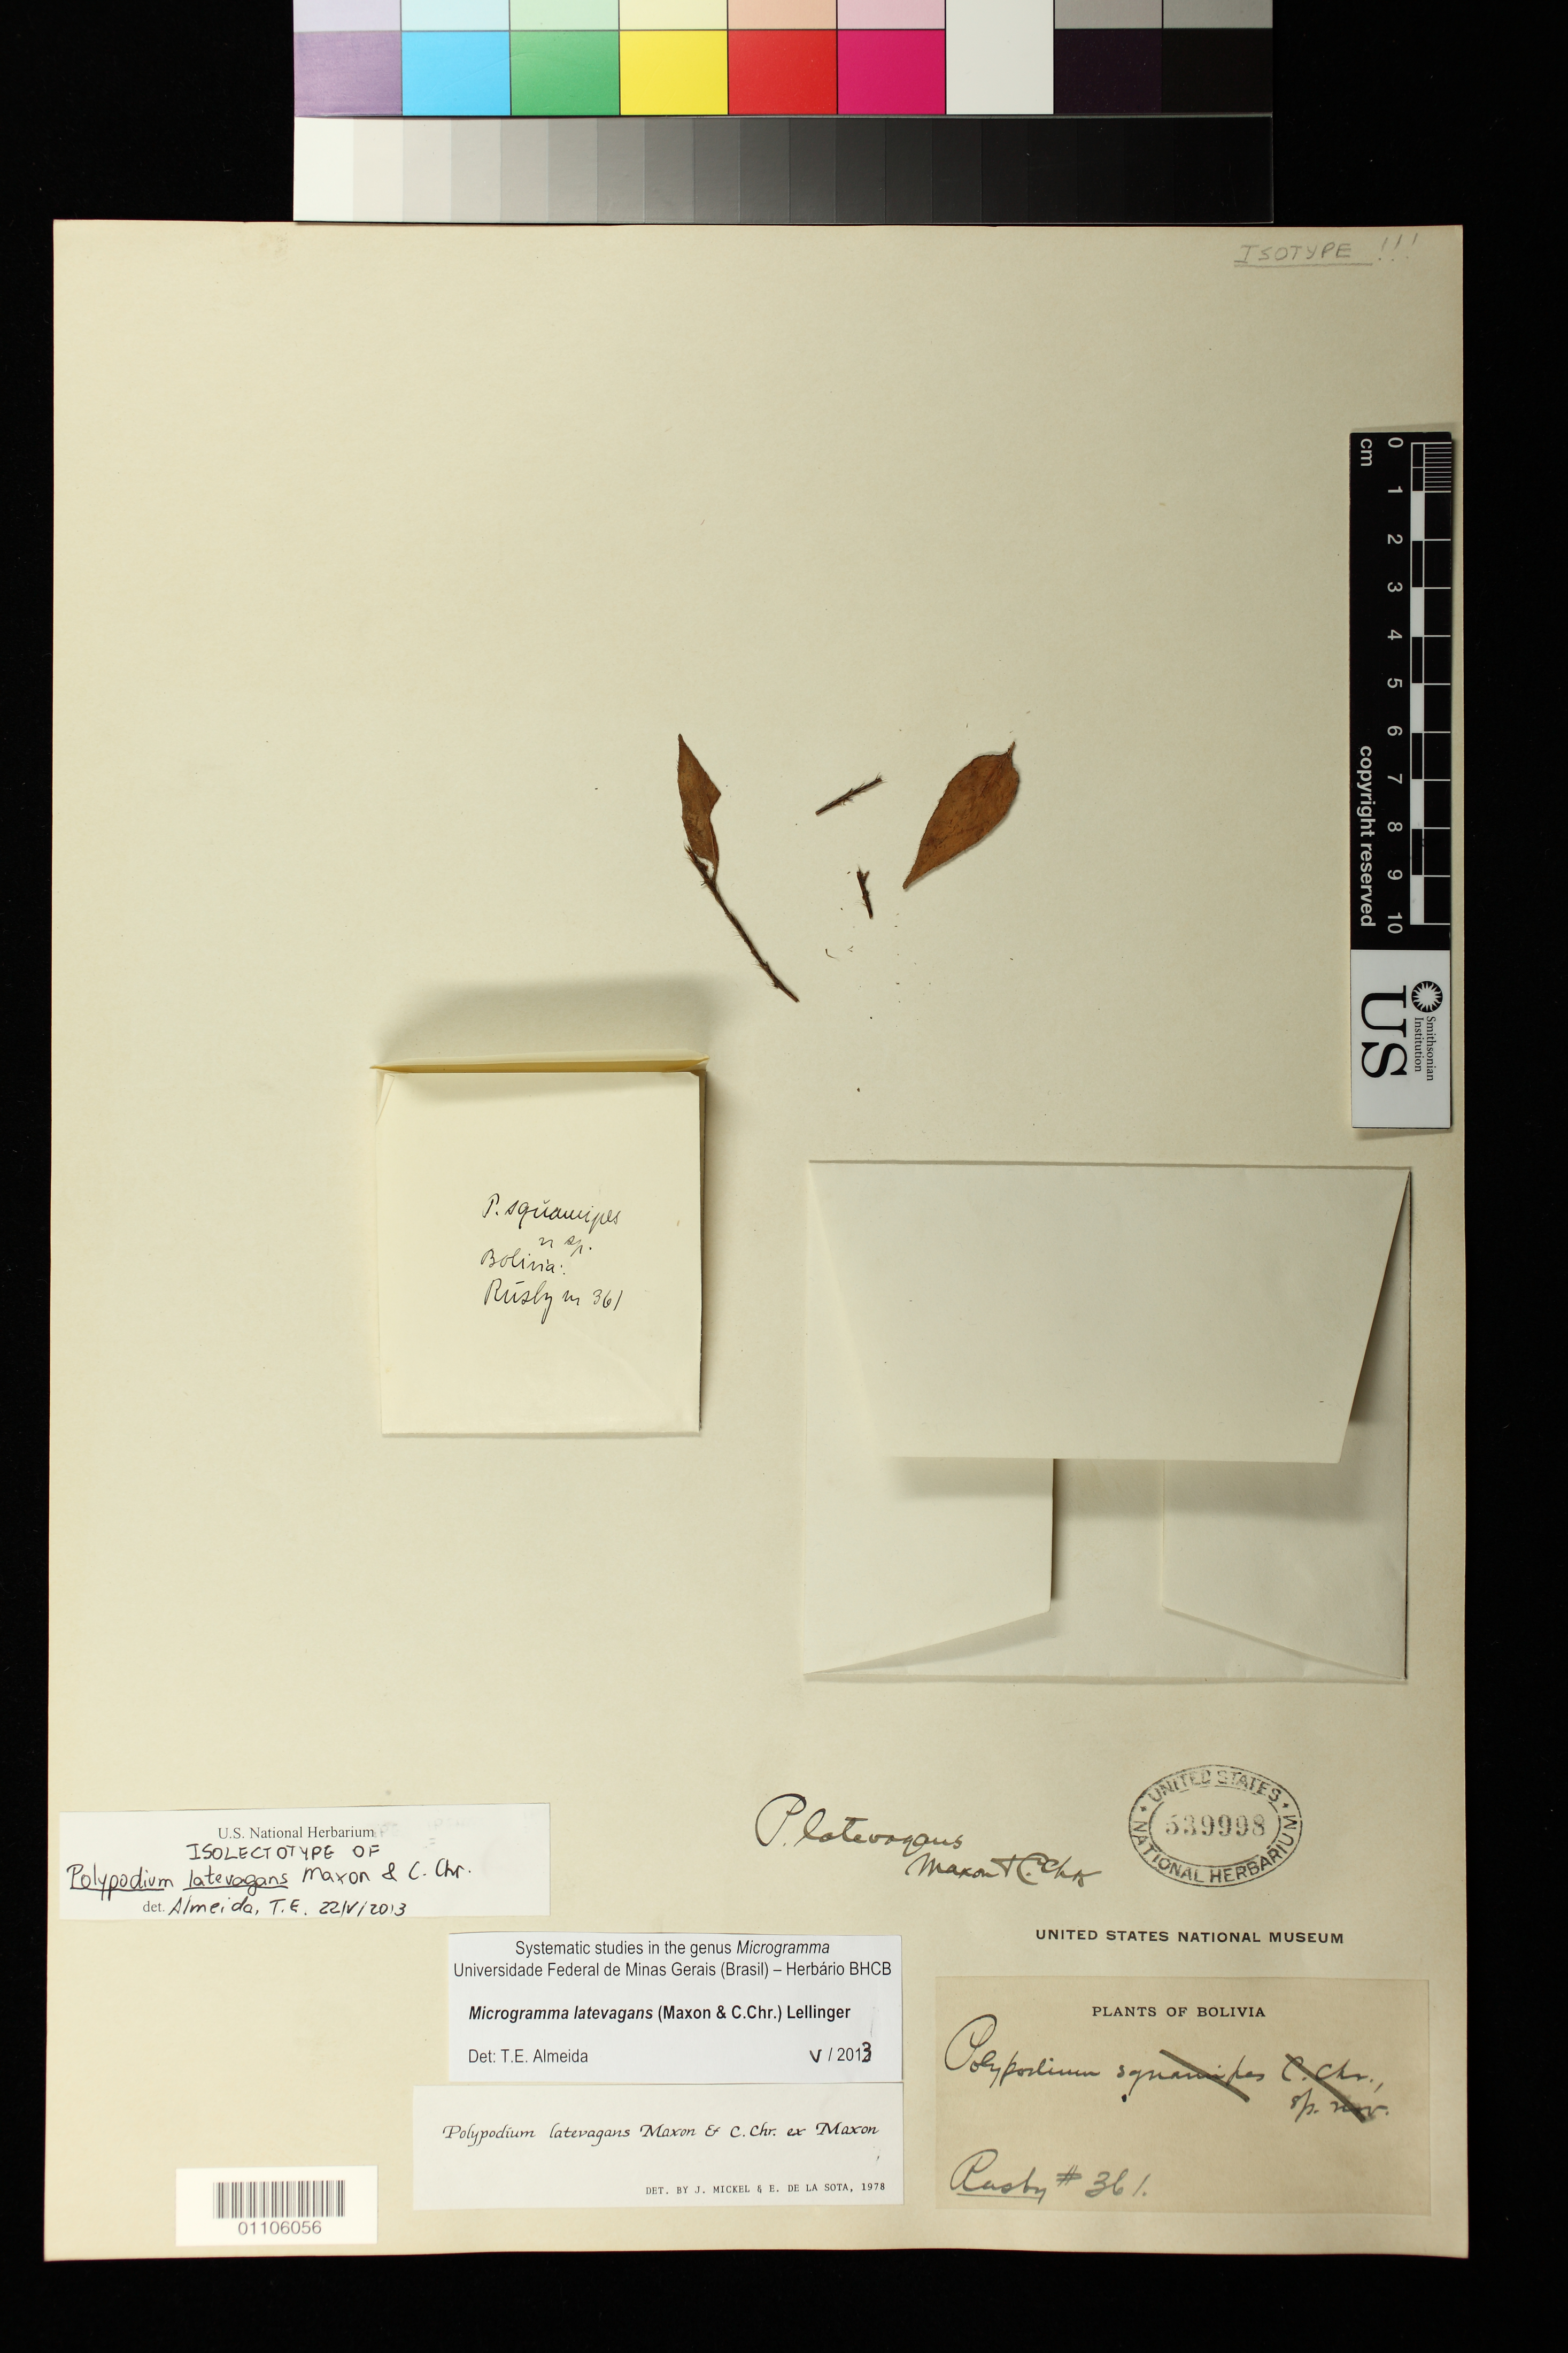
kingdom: Plantae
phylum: Tracheophyta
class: Polypodiopsida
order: Polypodiales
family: Polypodiaceae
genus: Polypodium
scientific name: Polypodium latevagans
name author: Maxon & C. Chr.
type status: Isotype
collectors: H. H. Rusby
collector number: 361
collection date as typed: Oct., 1885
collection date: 1885-10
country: Bolivia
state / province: La Paz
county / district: Nor Yungas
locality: Unduavi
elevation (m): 2438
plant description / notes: Annotated by T.E. Almeida (2013) as "isolectotype" but the holotype is unambiguously USNH 833357, cited explicitly by sheet number in protologue.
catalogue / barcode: US 539998